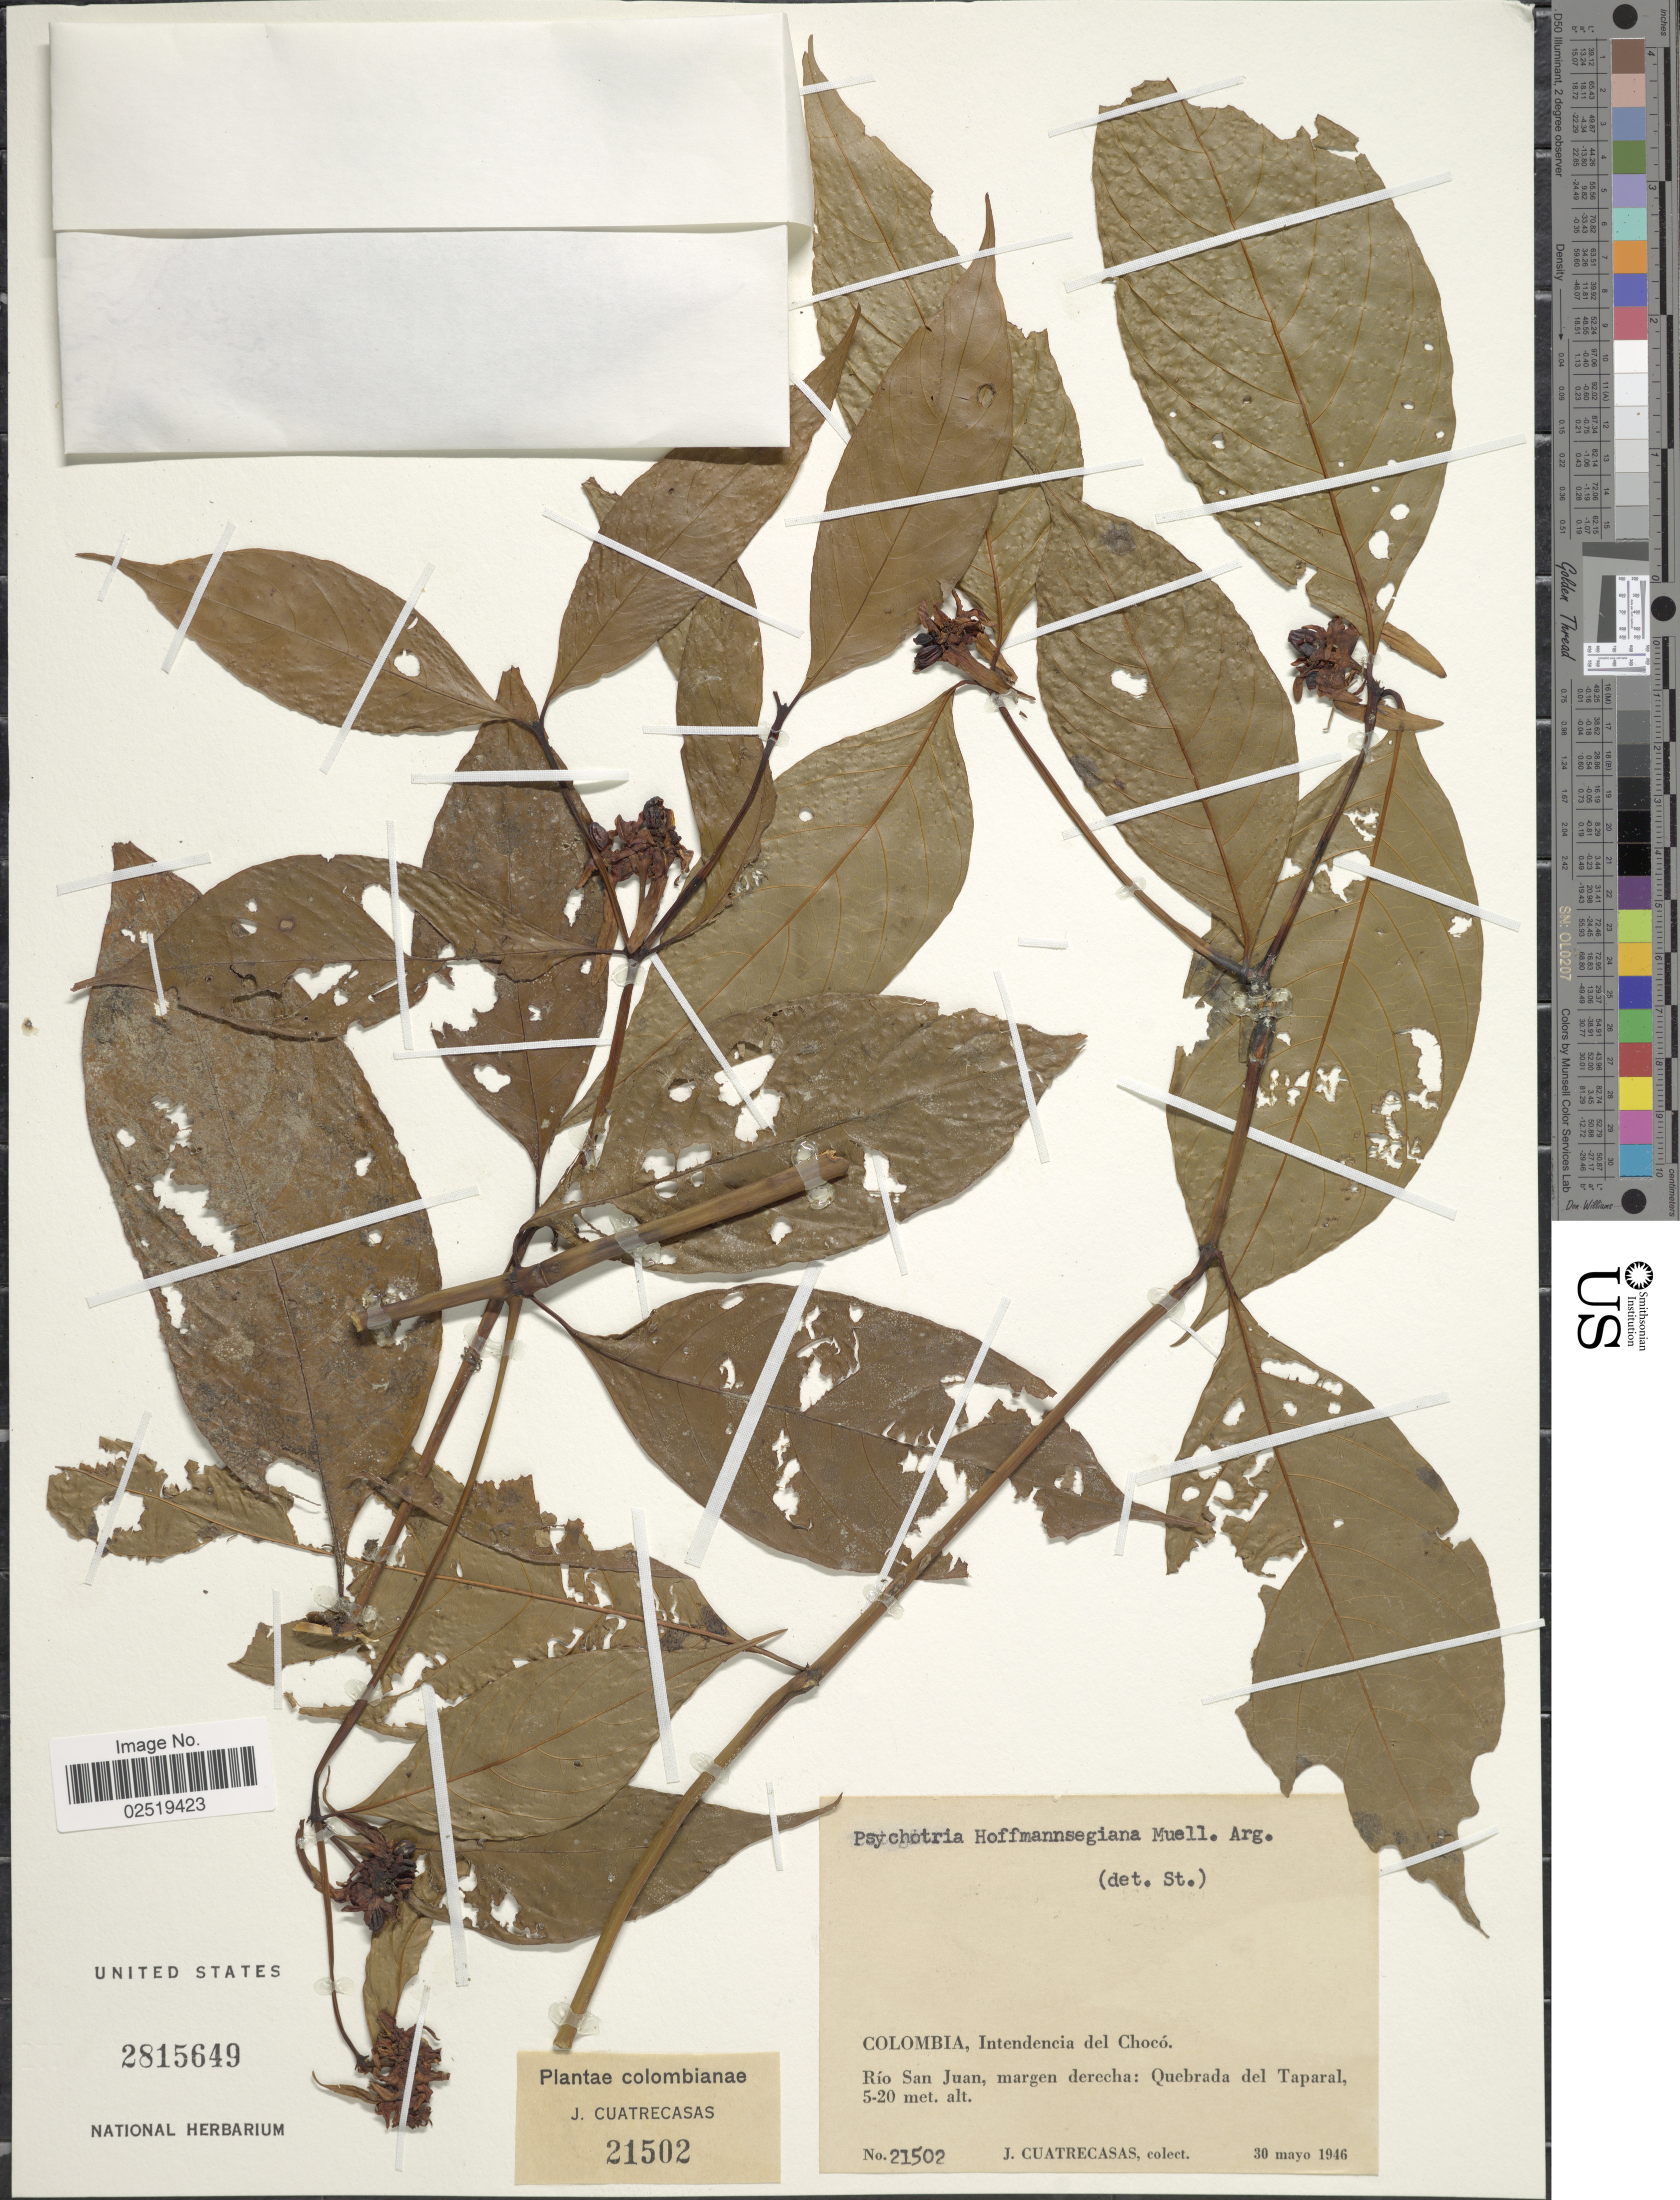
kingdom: Plantae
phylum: Tracheophyta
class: Magnoliopsida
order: Gentianales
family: Rubiaceae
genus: Psychotria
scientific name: Psychotria hoffmannseggiana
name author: (Willd. ex Roem. & Schult.) Müll. Arg.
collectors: J. Cuatrecasas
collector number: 21502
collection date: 1946-05-30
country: Colombia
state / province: Chocó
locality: Intendencia del Choco, Rio San Juan, margen derecha: Quebrada del Taparal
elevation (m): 5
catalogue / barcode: US 2815649